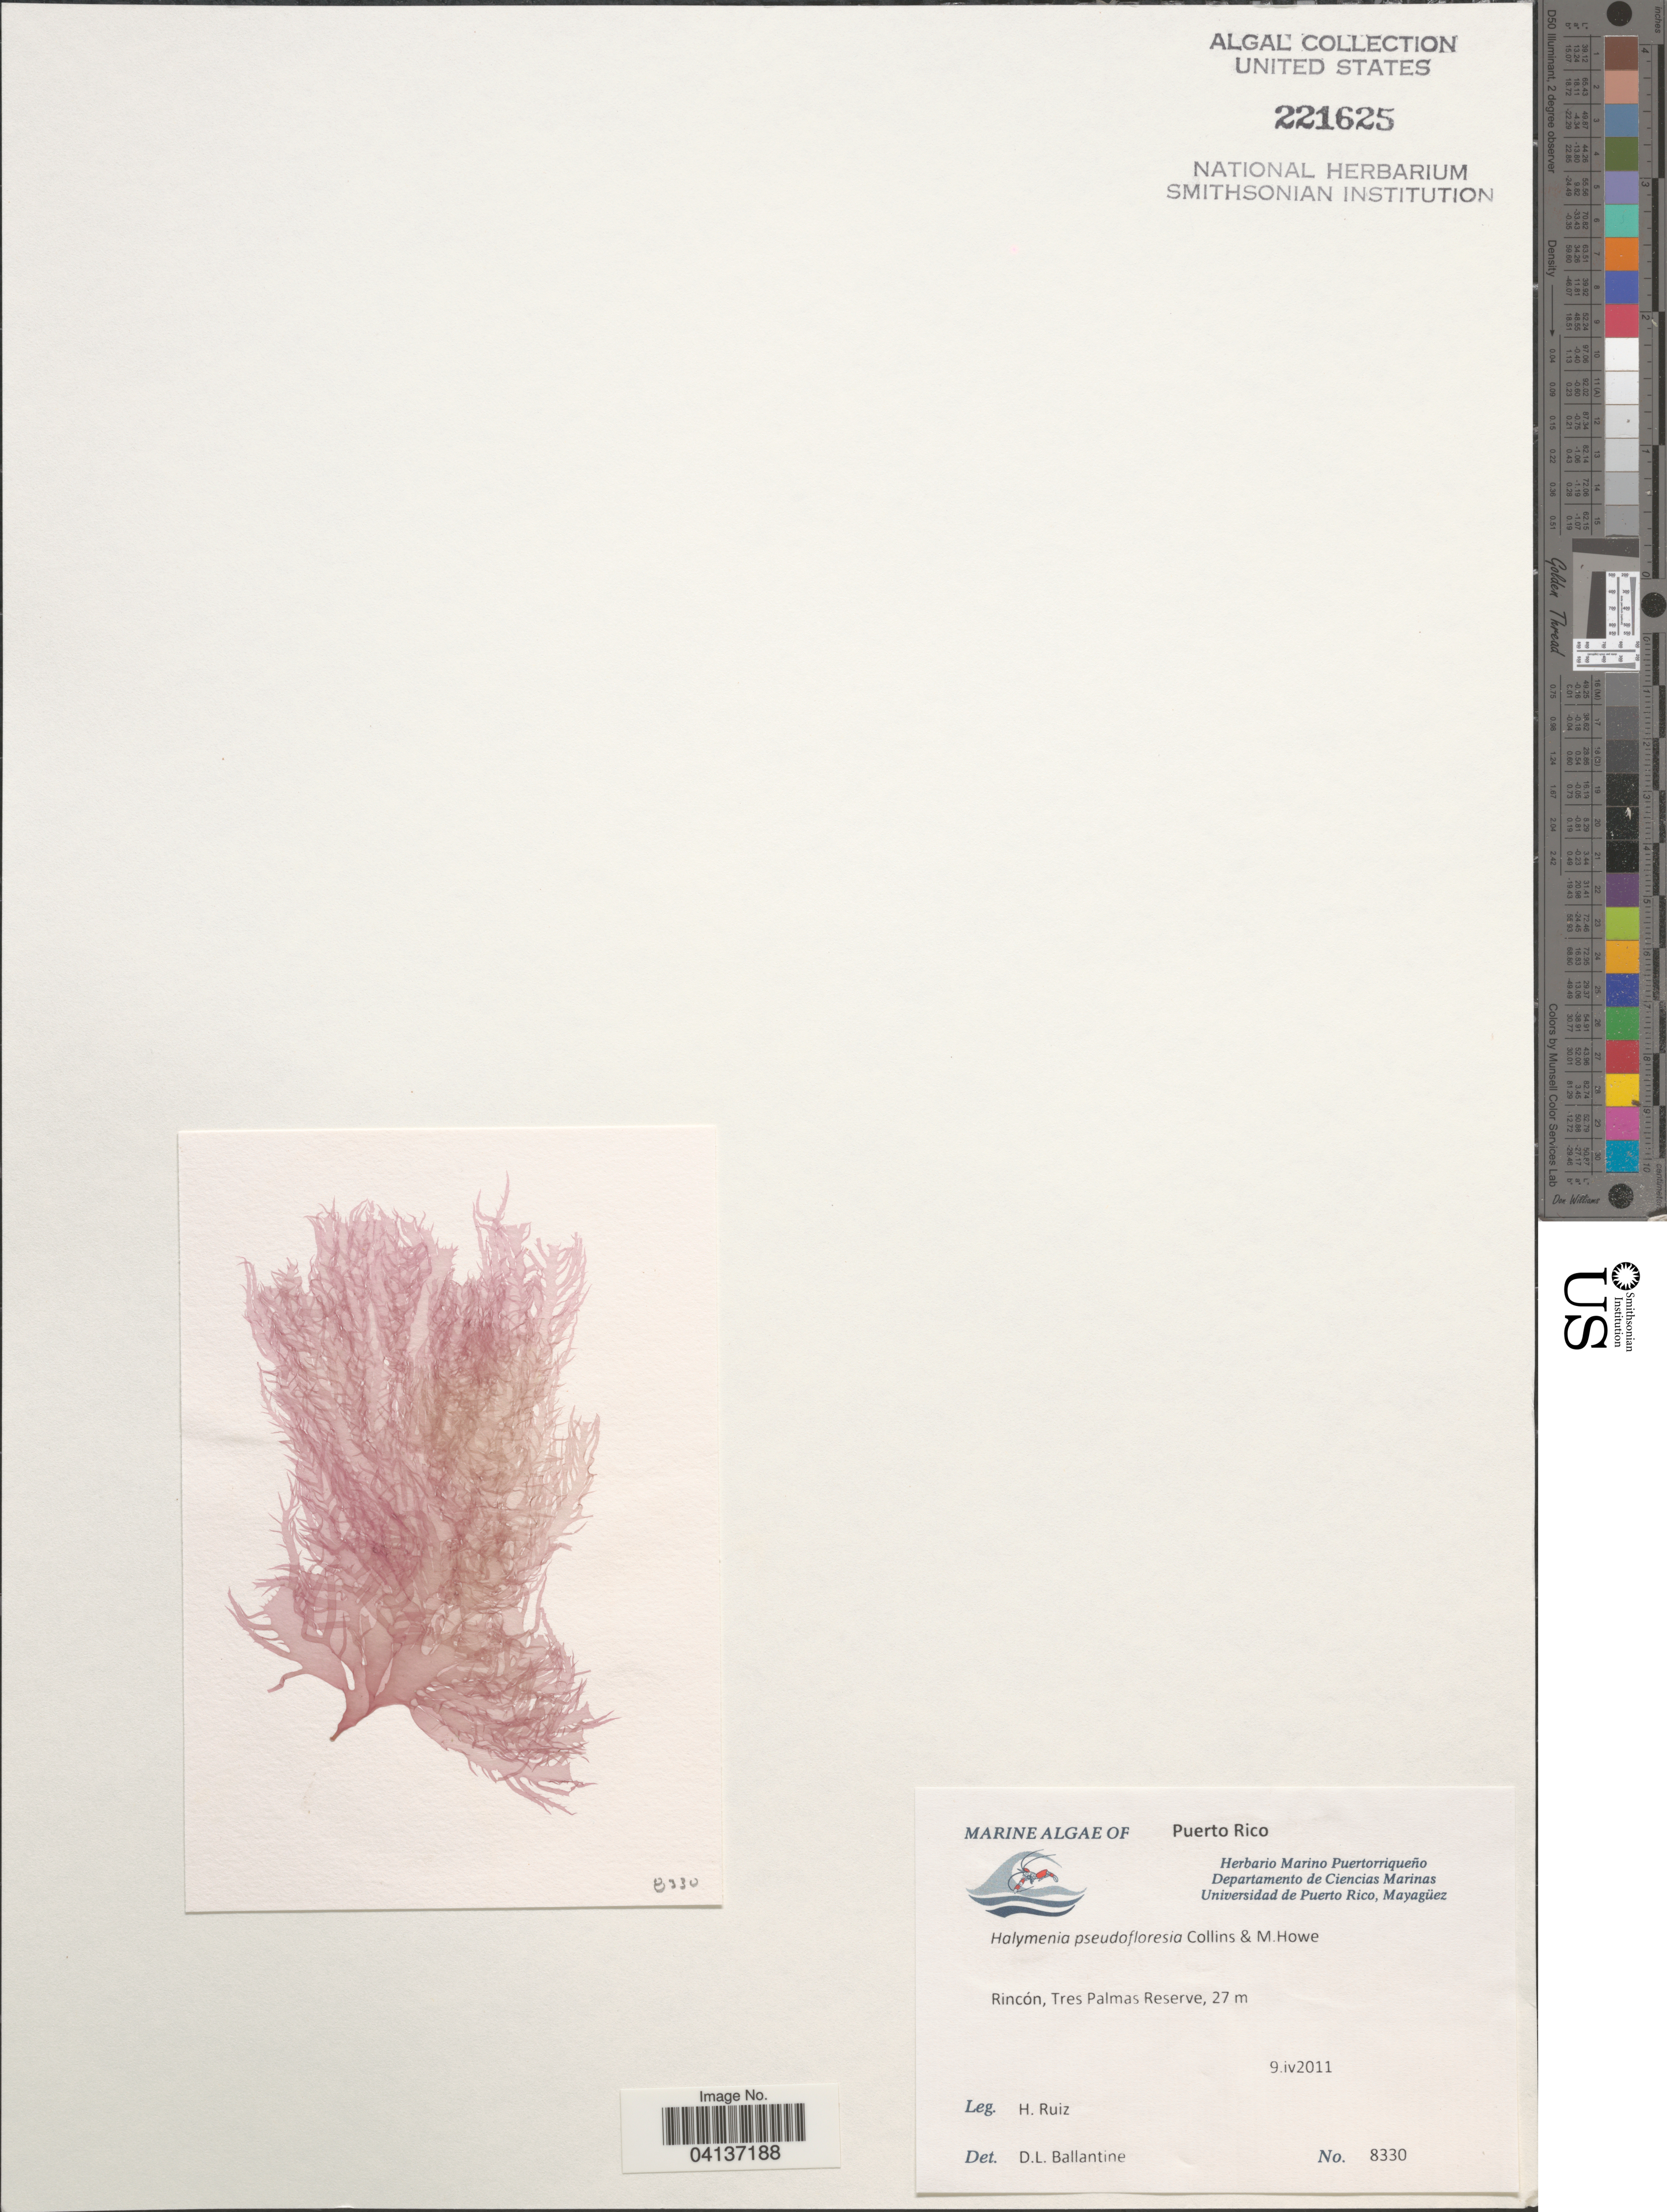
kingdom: Plantae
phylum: Rhodophyta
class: Florideophyceae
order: Halymeniales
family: Halymeniaceae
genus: Halymenia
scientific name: Halymenia pseudofloresia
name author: Collins & M. Howe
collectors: H. Ruiz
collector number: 8330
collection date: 2011-04-09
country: Puerto Rico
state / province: Rincón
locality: Tres Palmas Reserve.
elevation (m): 27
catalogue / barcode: US 221625